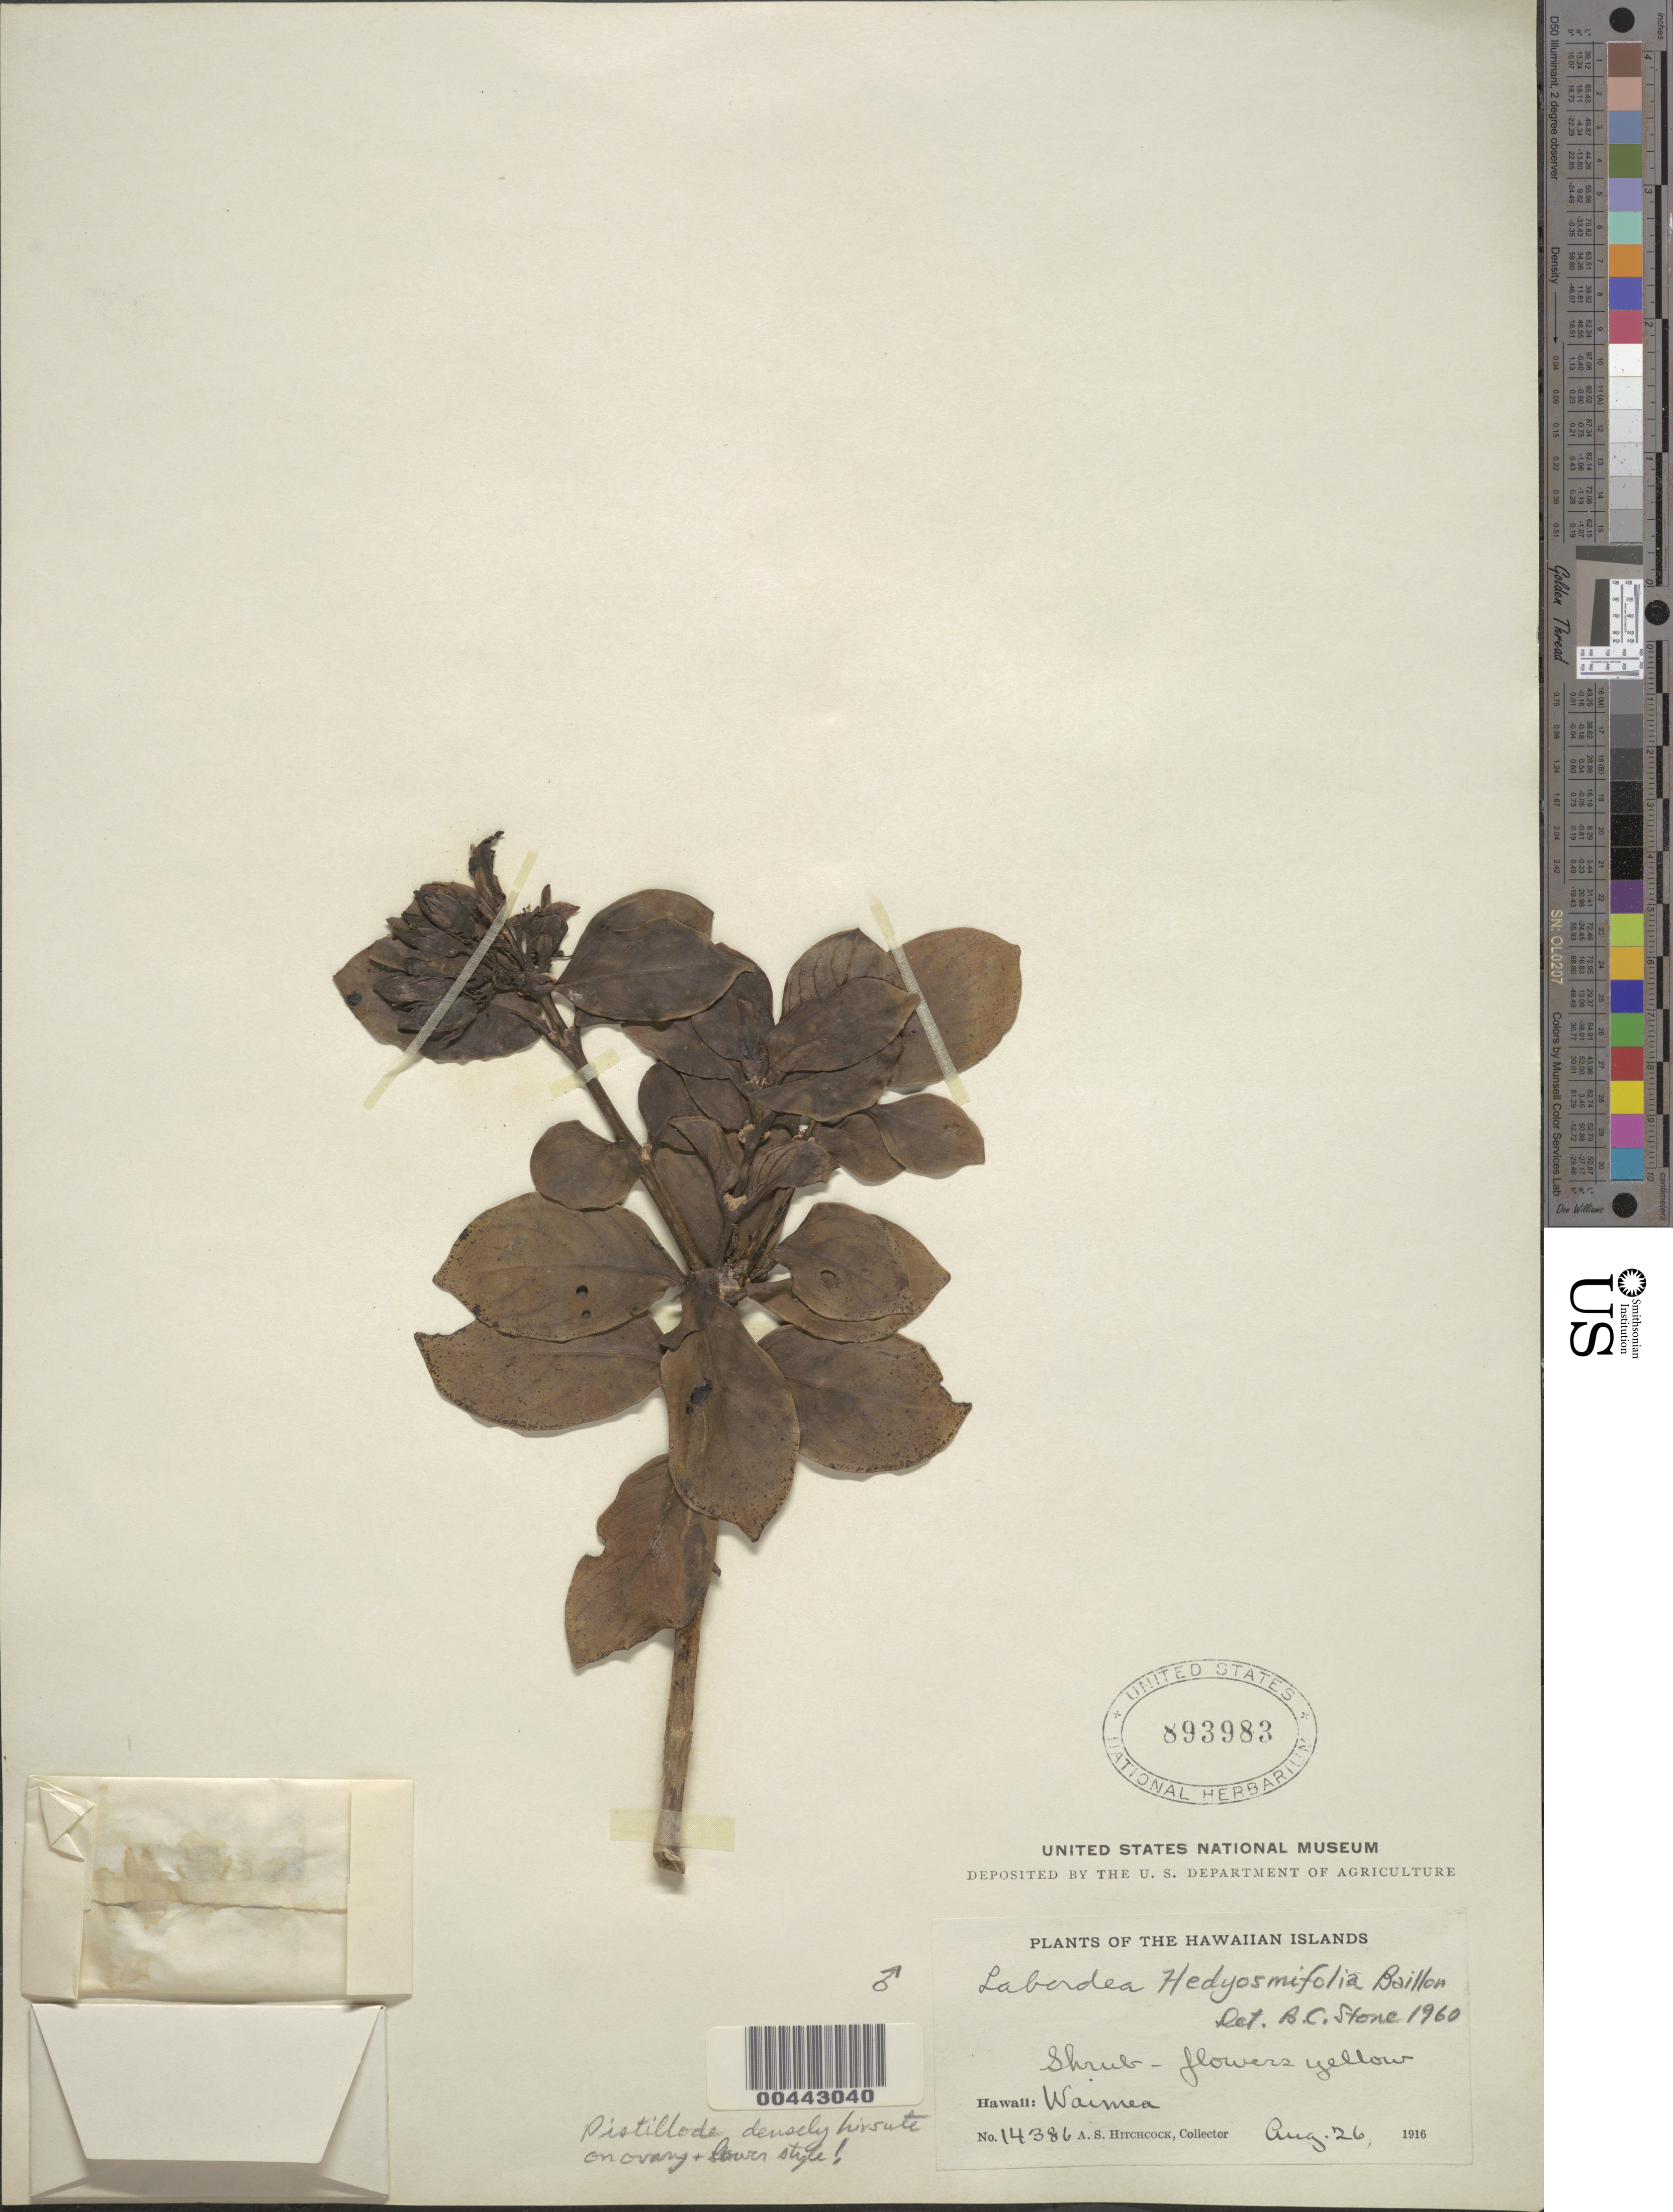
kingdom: Plantae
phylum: Tracheophyta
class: Magnoliopsida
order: Gentianales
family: Loganiaceae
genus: Geniostoma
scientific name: Geniostoma hedyosmifolium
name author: (Baill.) Byng & Christenh.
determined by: Wagner, W. L., (BOT), Smithsonian Institution - National Museum of Natural History (UNITED STATES)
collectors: A. S. Hitchcock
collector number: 14386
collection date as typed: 26 Aug 1916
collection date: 1916-08-26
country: United States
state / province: Hawaii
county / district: Hawaii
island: Hawaii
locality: Waimea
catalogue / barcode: US 893983